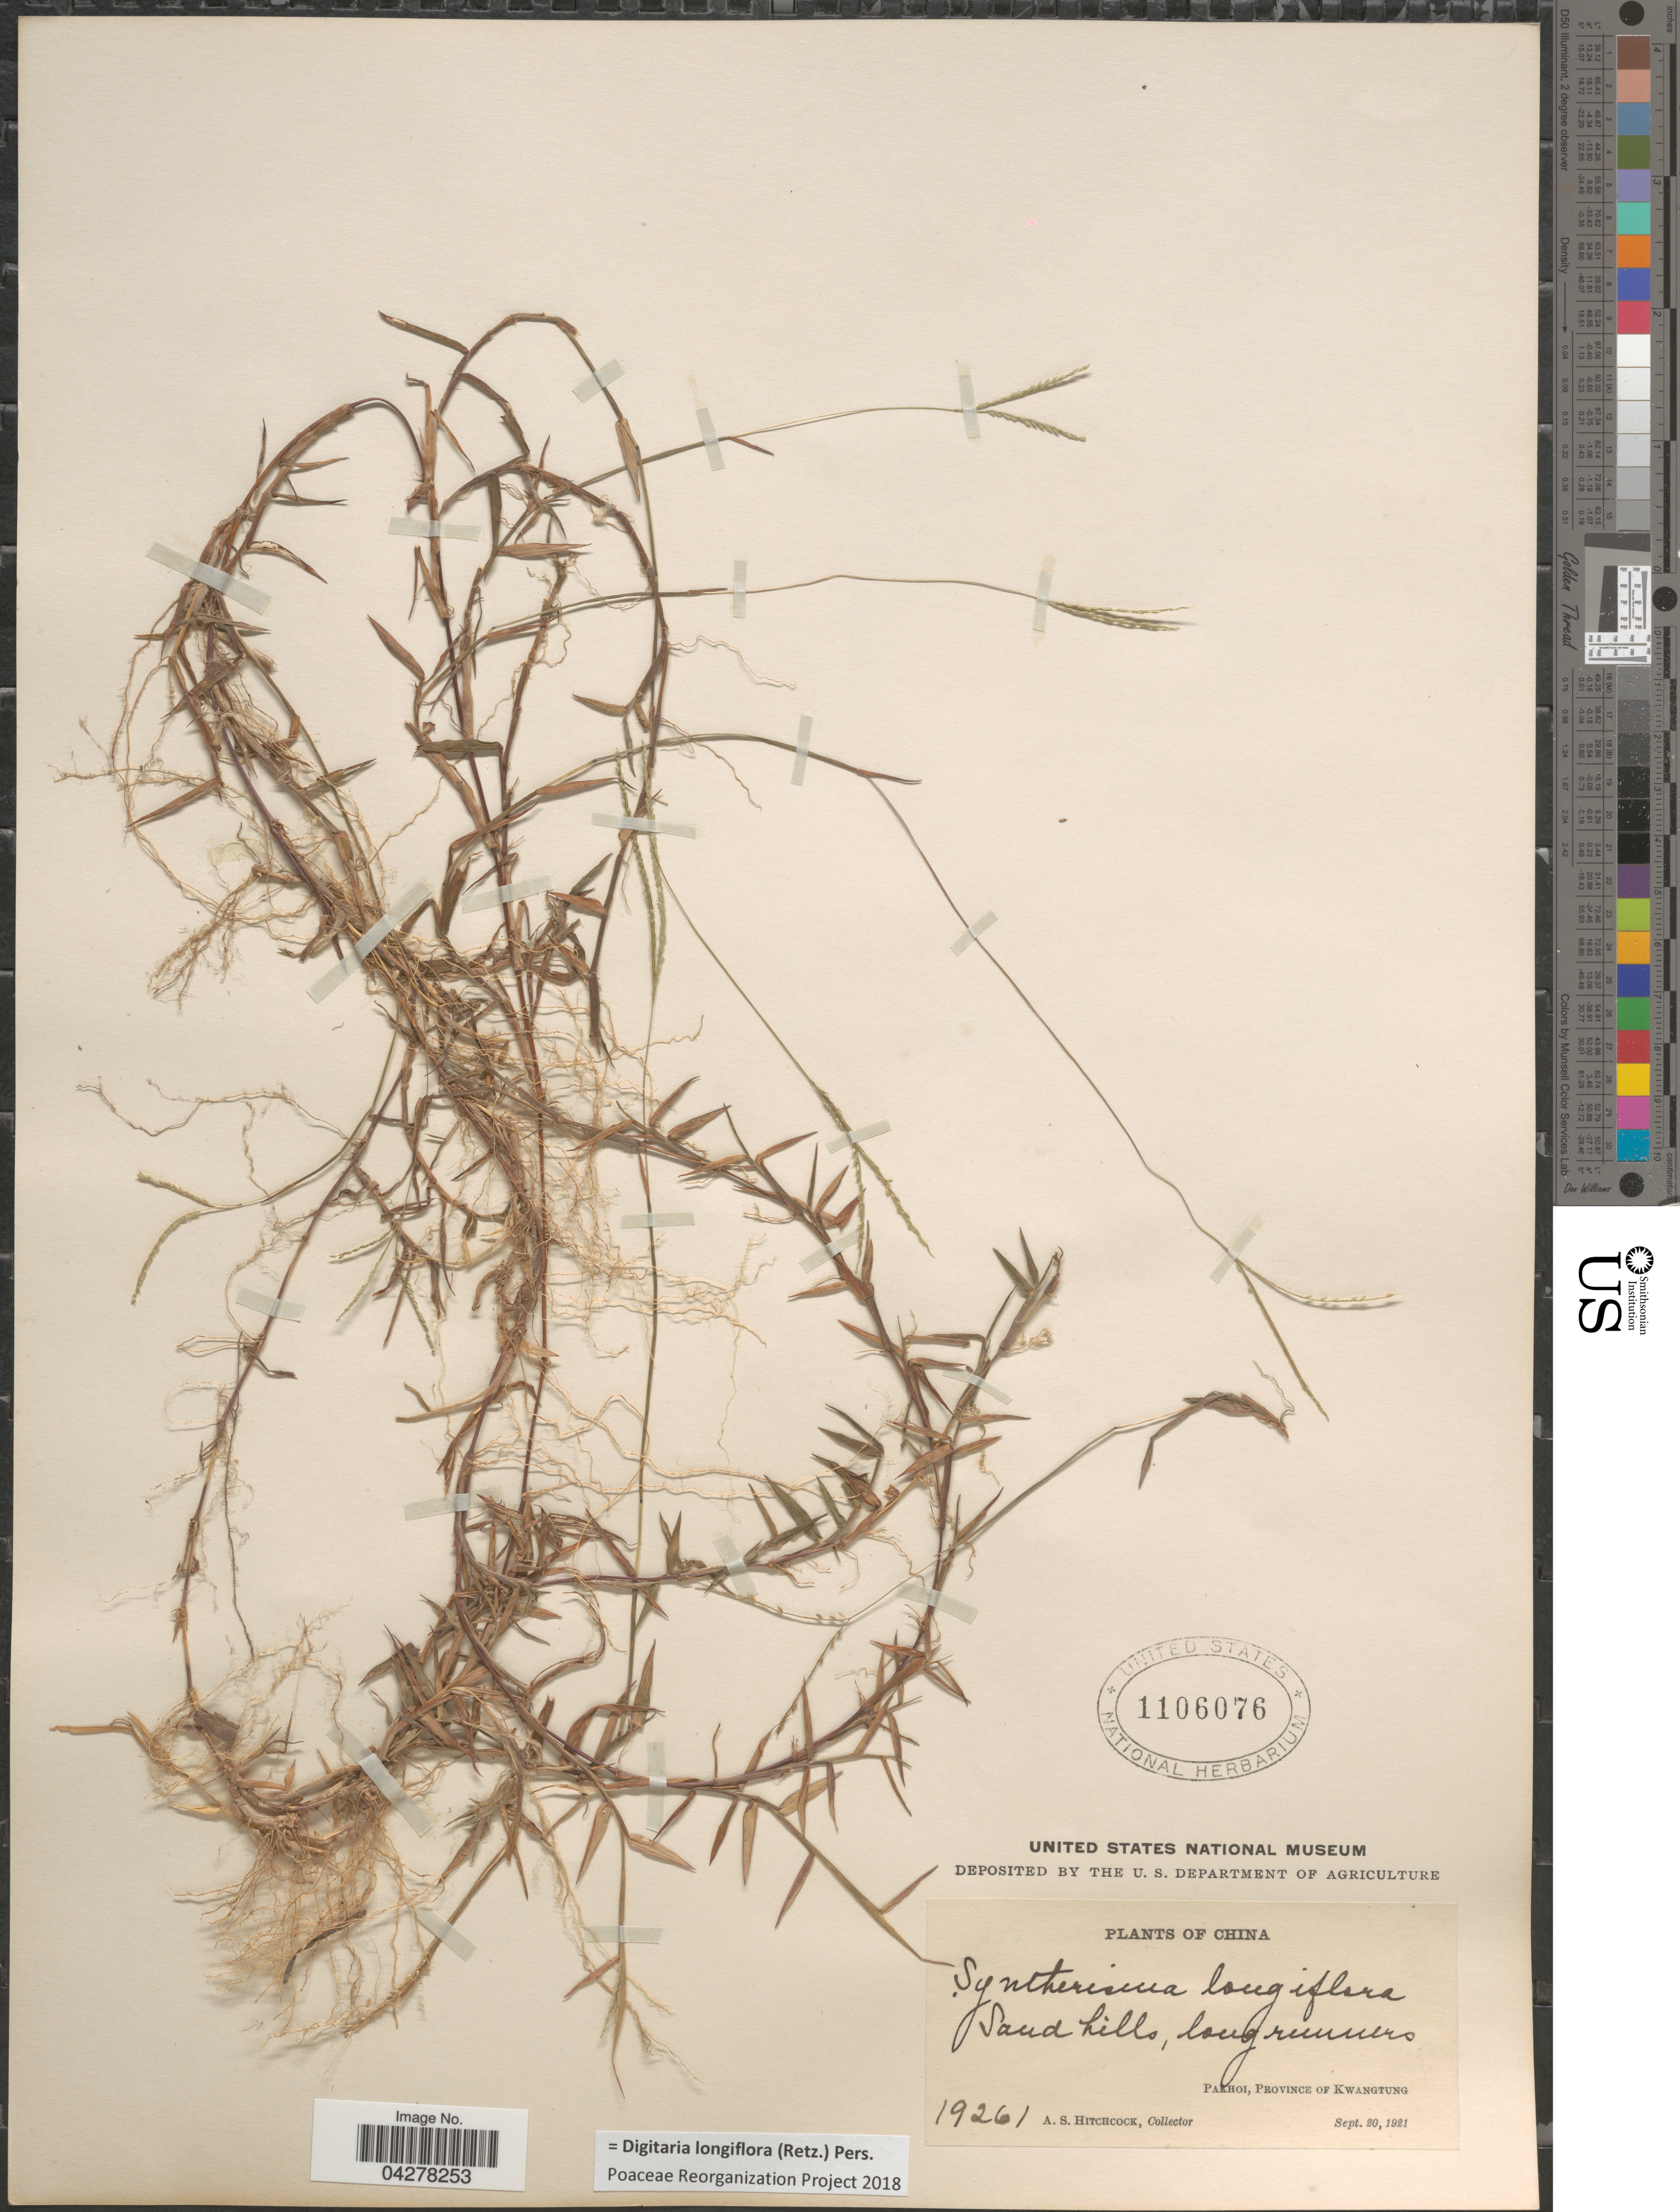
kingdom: Plantae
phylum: Tracheophyta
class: Liliopsida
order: Poales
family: Poaceae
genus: Digitaria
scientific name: Digitaria longiflora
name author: (Retz.) Pers.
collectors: A. S. Hitchcock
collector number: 19261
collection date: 1921-09-20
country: China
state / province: Guangdong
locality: Sand hills, long runners. Pakhoi, Province of Kwangtung.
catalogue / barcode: US 1106076